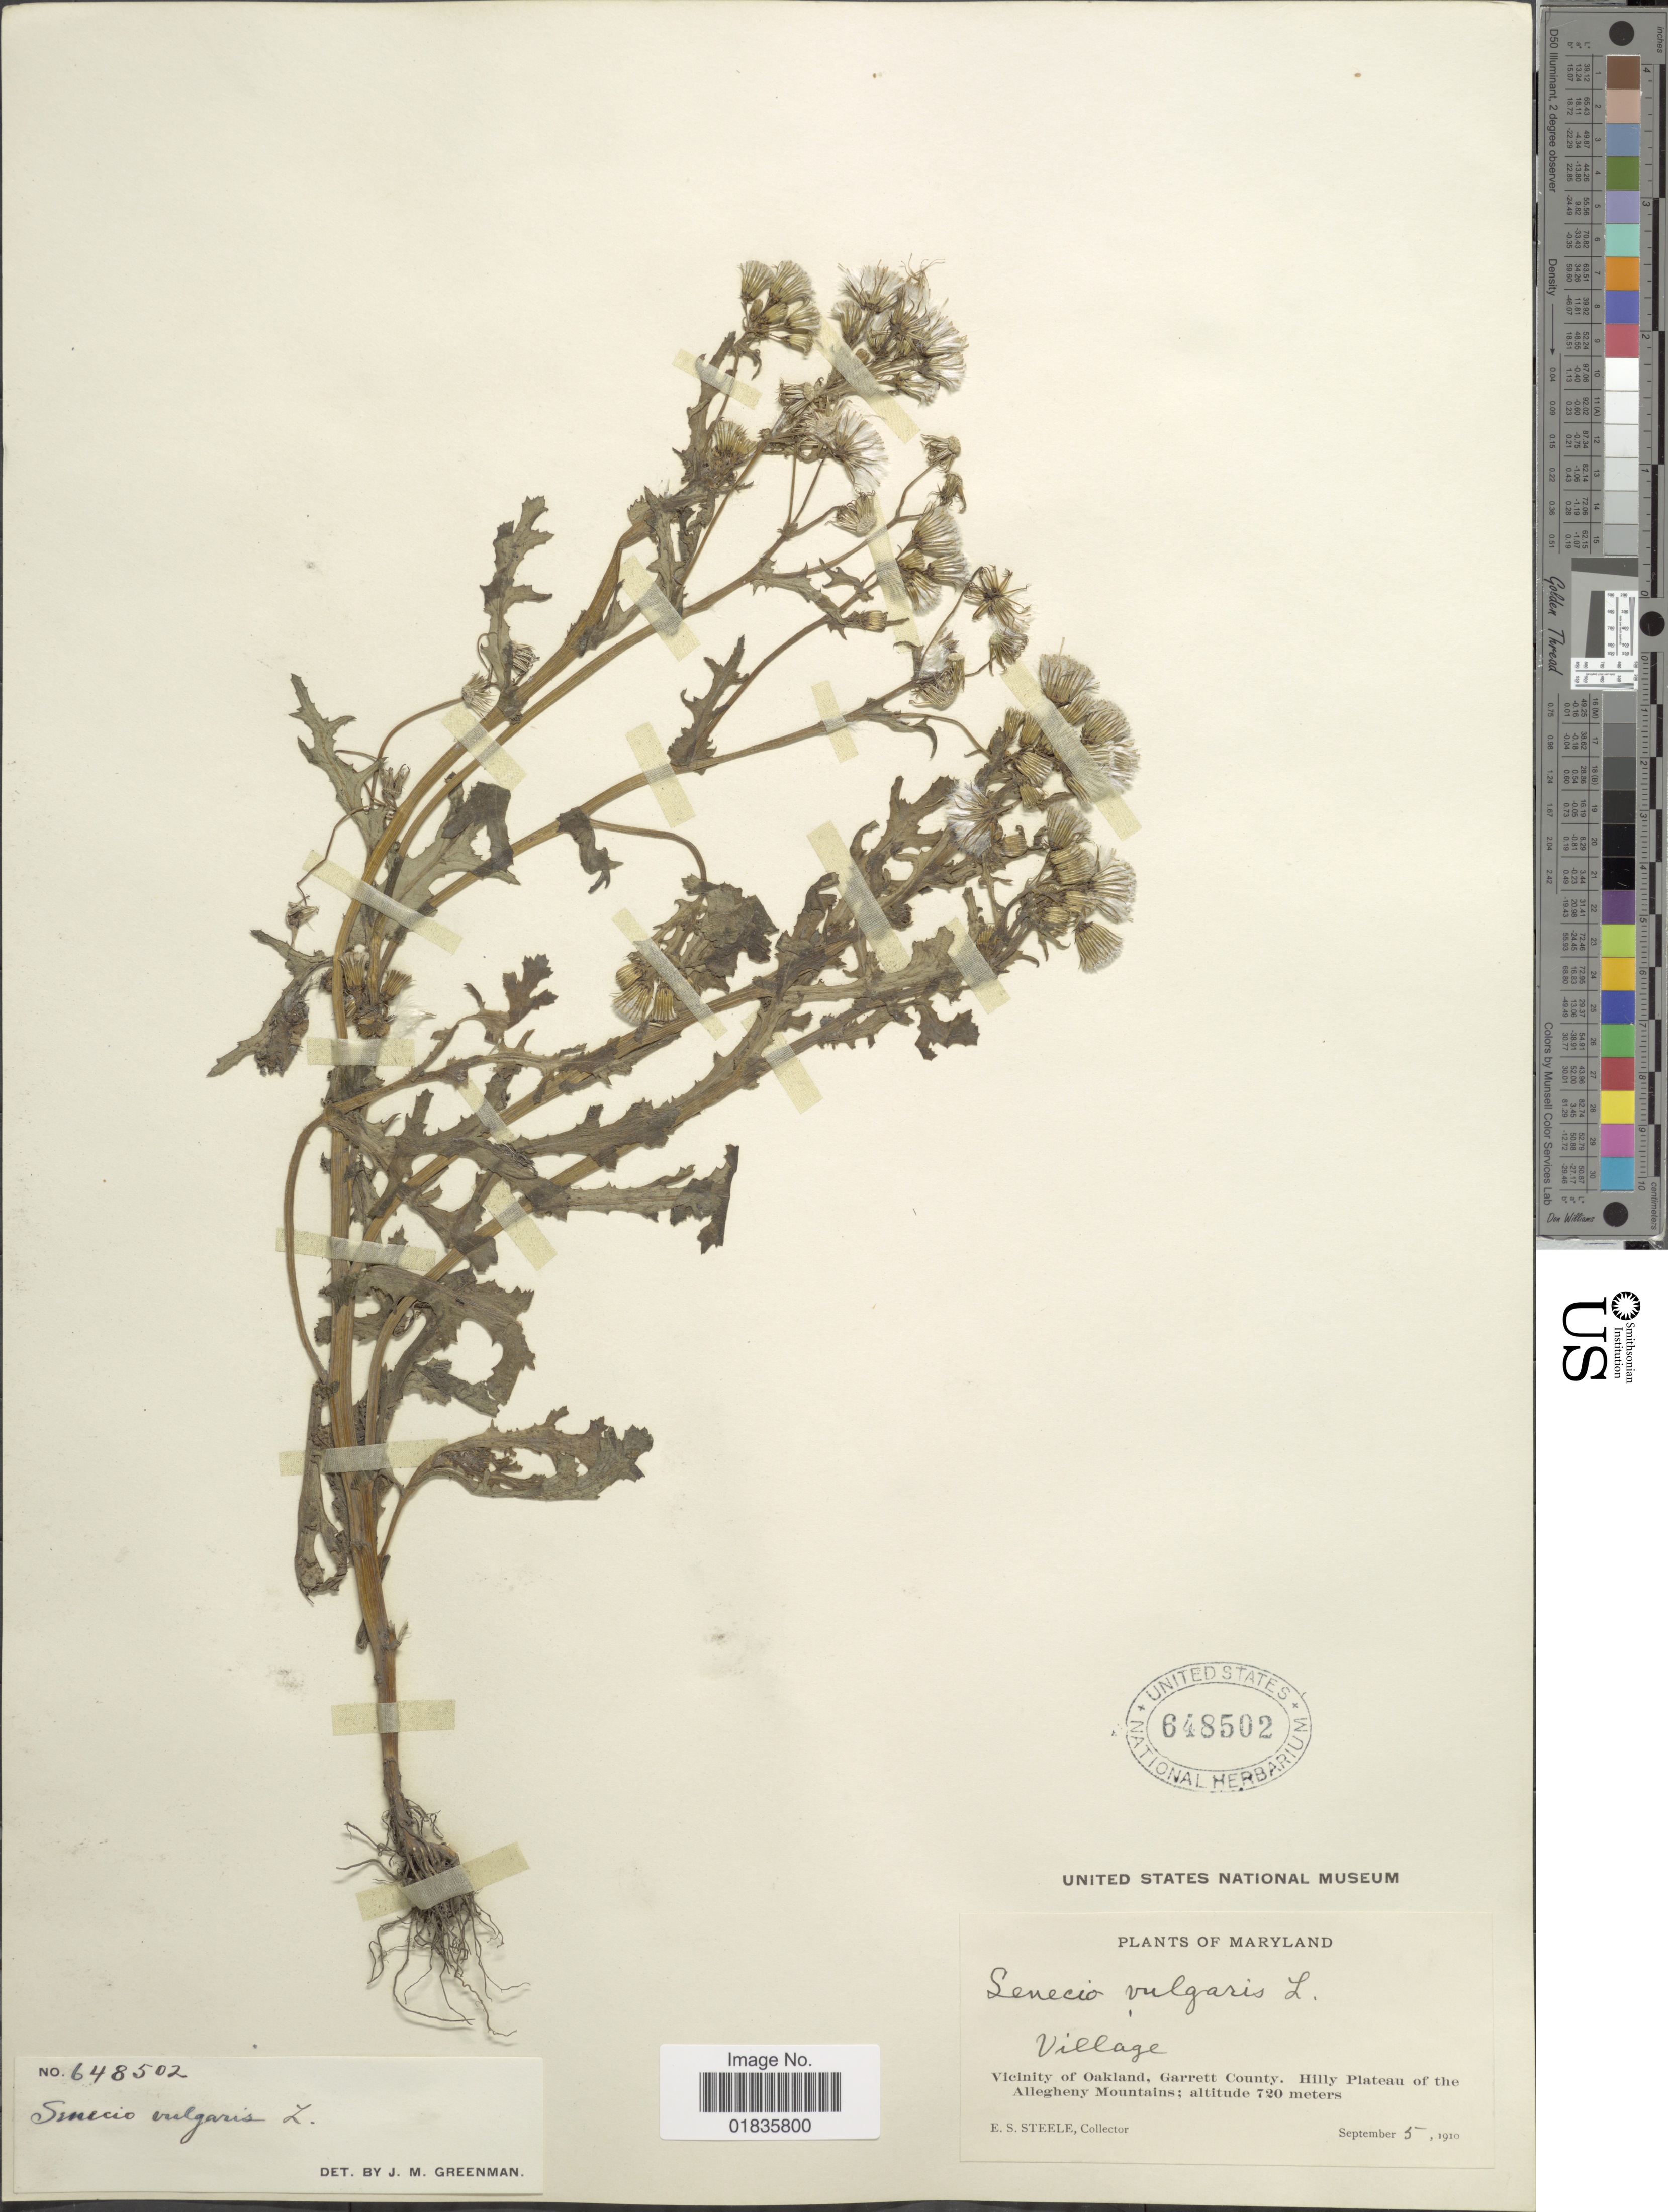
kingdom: Plantae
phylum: Tracheophyta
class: Magnoliopsida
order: Asterales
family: Asteraceae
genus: Senecio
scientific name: Senecio vulgaris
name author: L.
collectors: E. Steele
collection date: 1910-09-05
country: United States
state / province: Maryland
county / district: Garrett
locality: Village, vicinity of Oaland, Garrett County, Hilly Plateau of the Allegheny Mountains.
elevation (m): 720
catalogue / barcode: US 648502